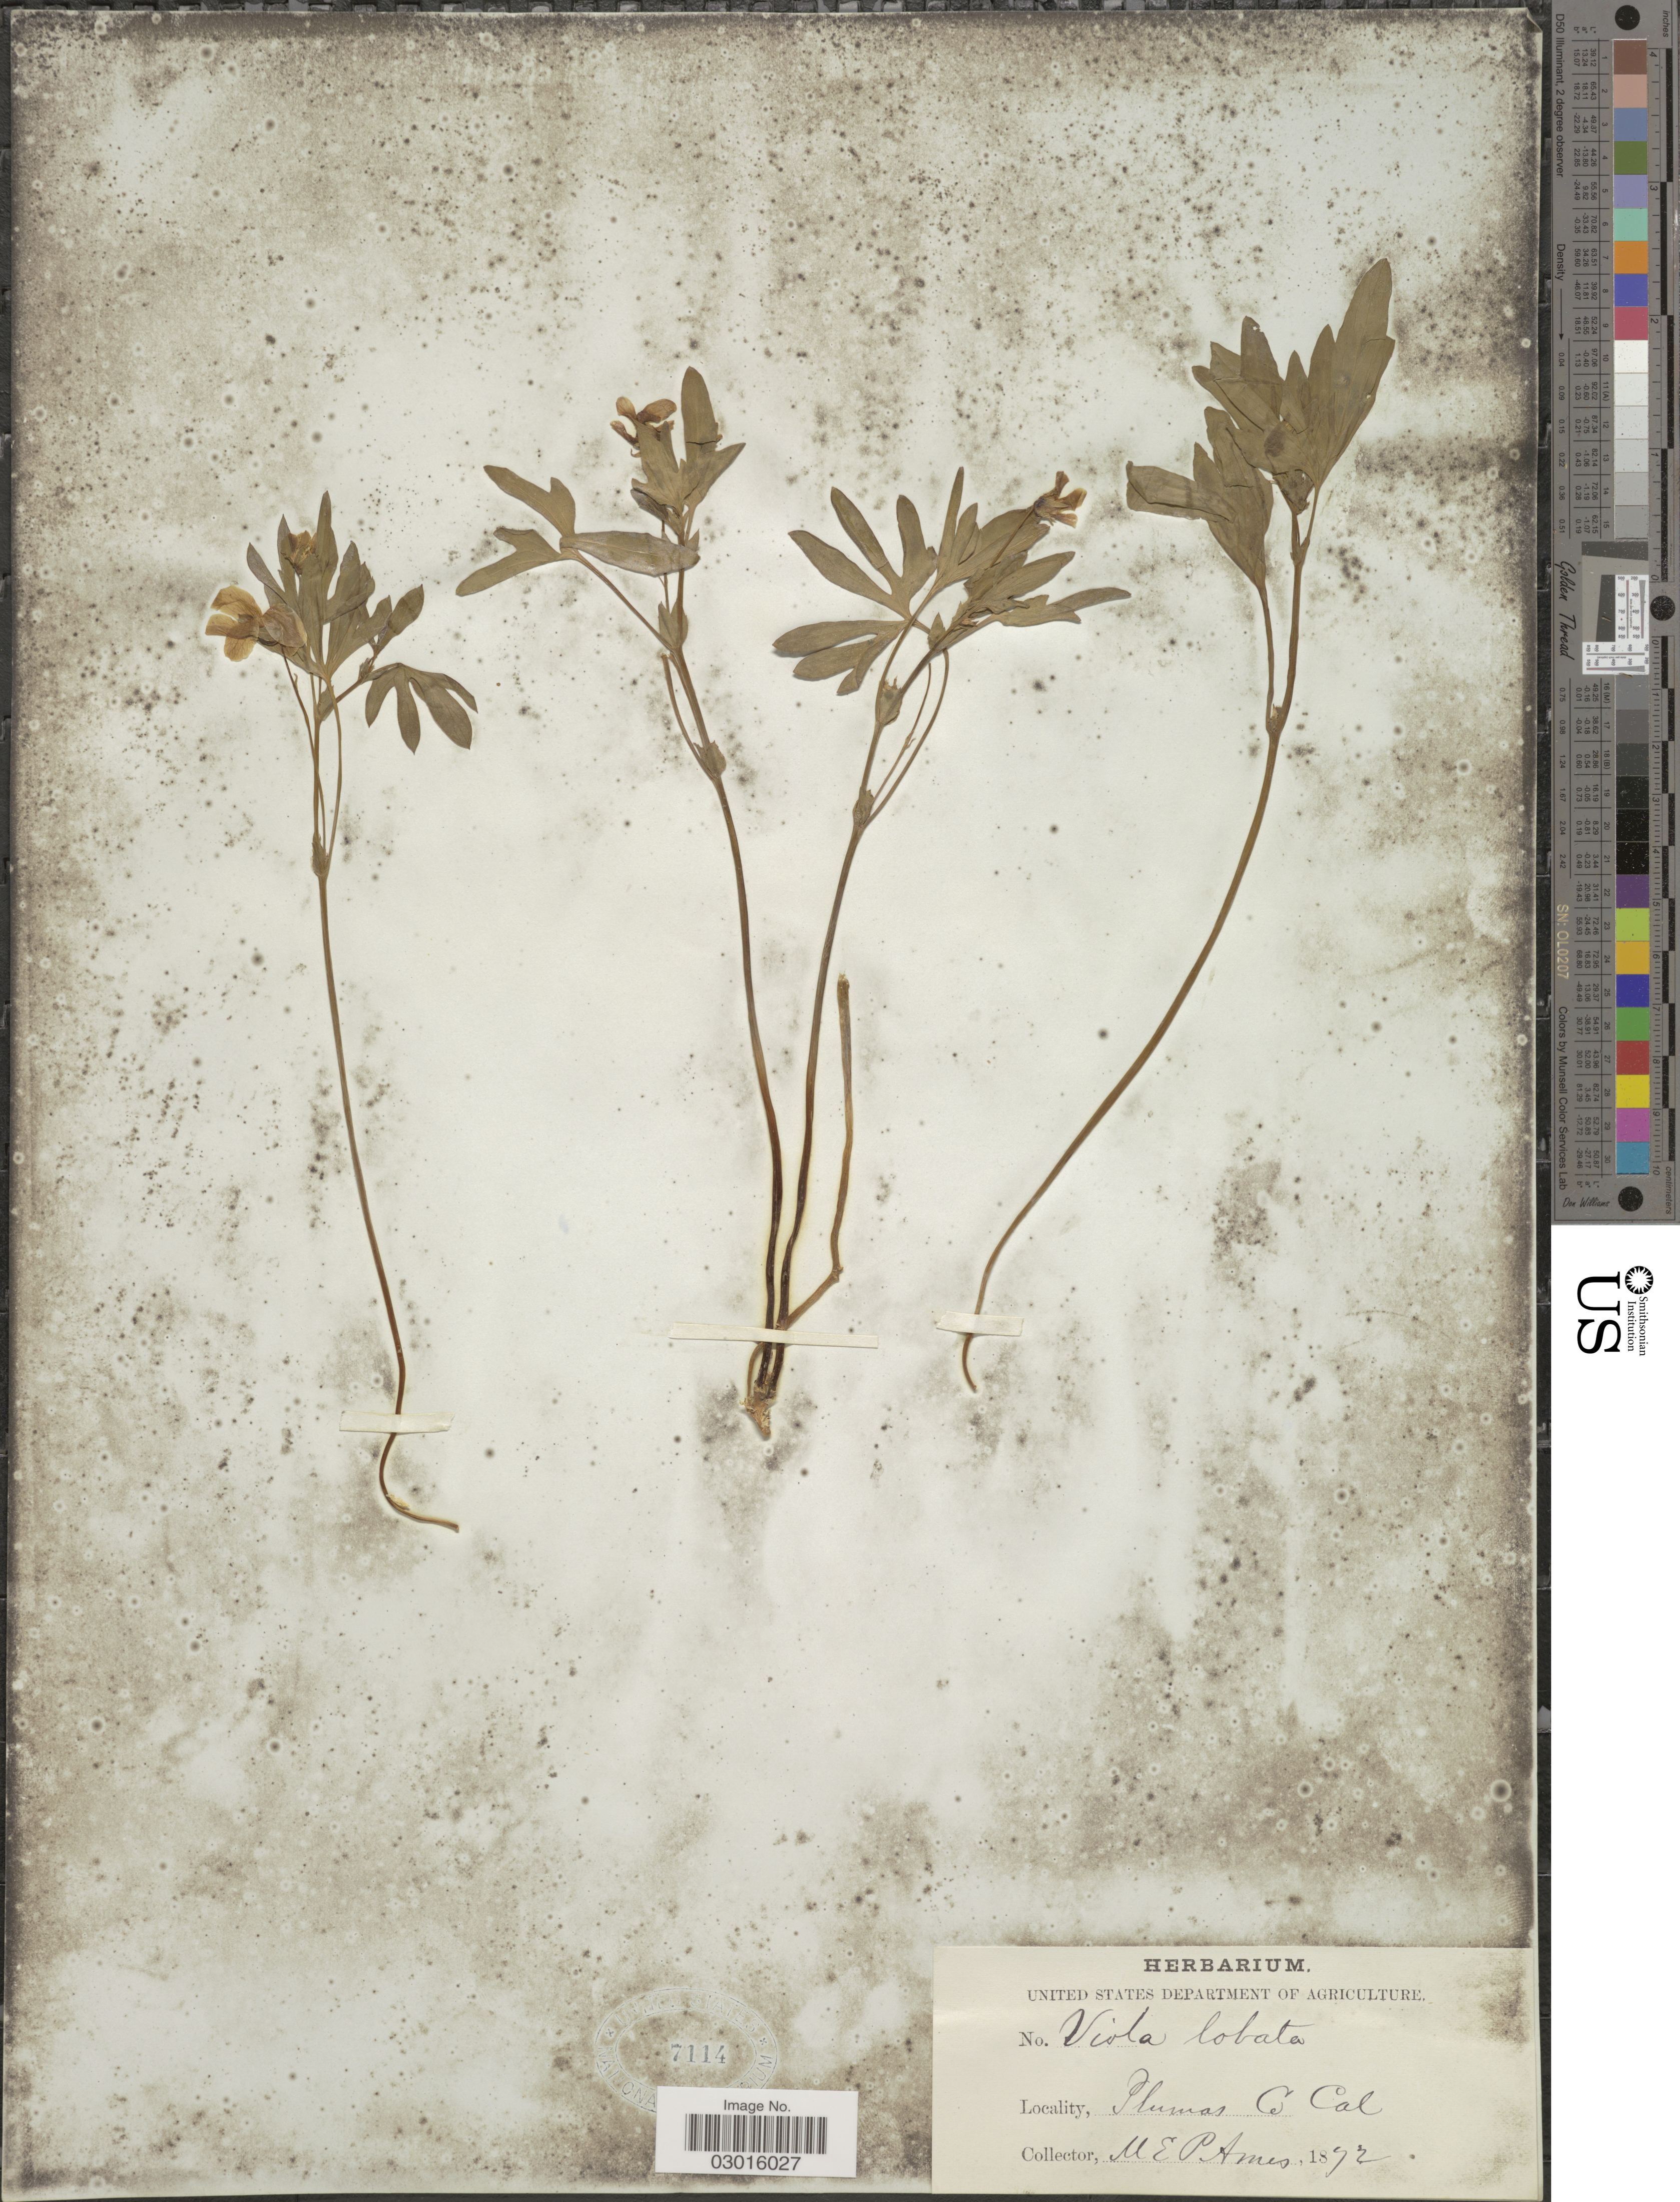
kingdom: Plantae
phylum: Tracheophyta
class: Magnoliopsida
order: Malpighiales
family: Violaceae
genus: Viola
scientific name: Viola lobata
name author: Benth.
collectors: M. E. P. Ames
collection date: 1892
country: United States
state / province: California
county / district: Plumas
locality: Plumas Co.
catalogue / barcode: US 7114